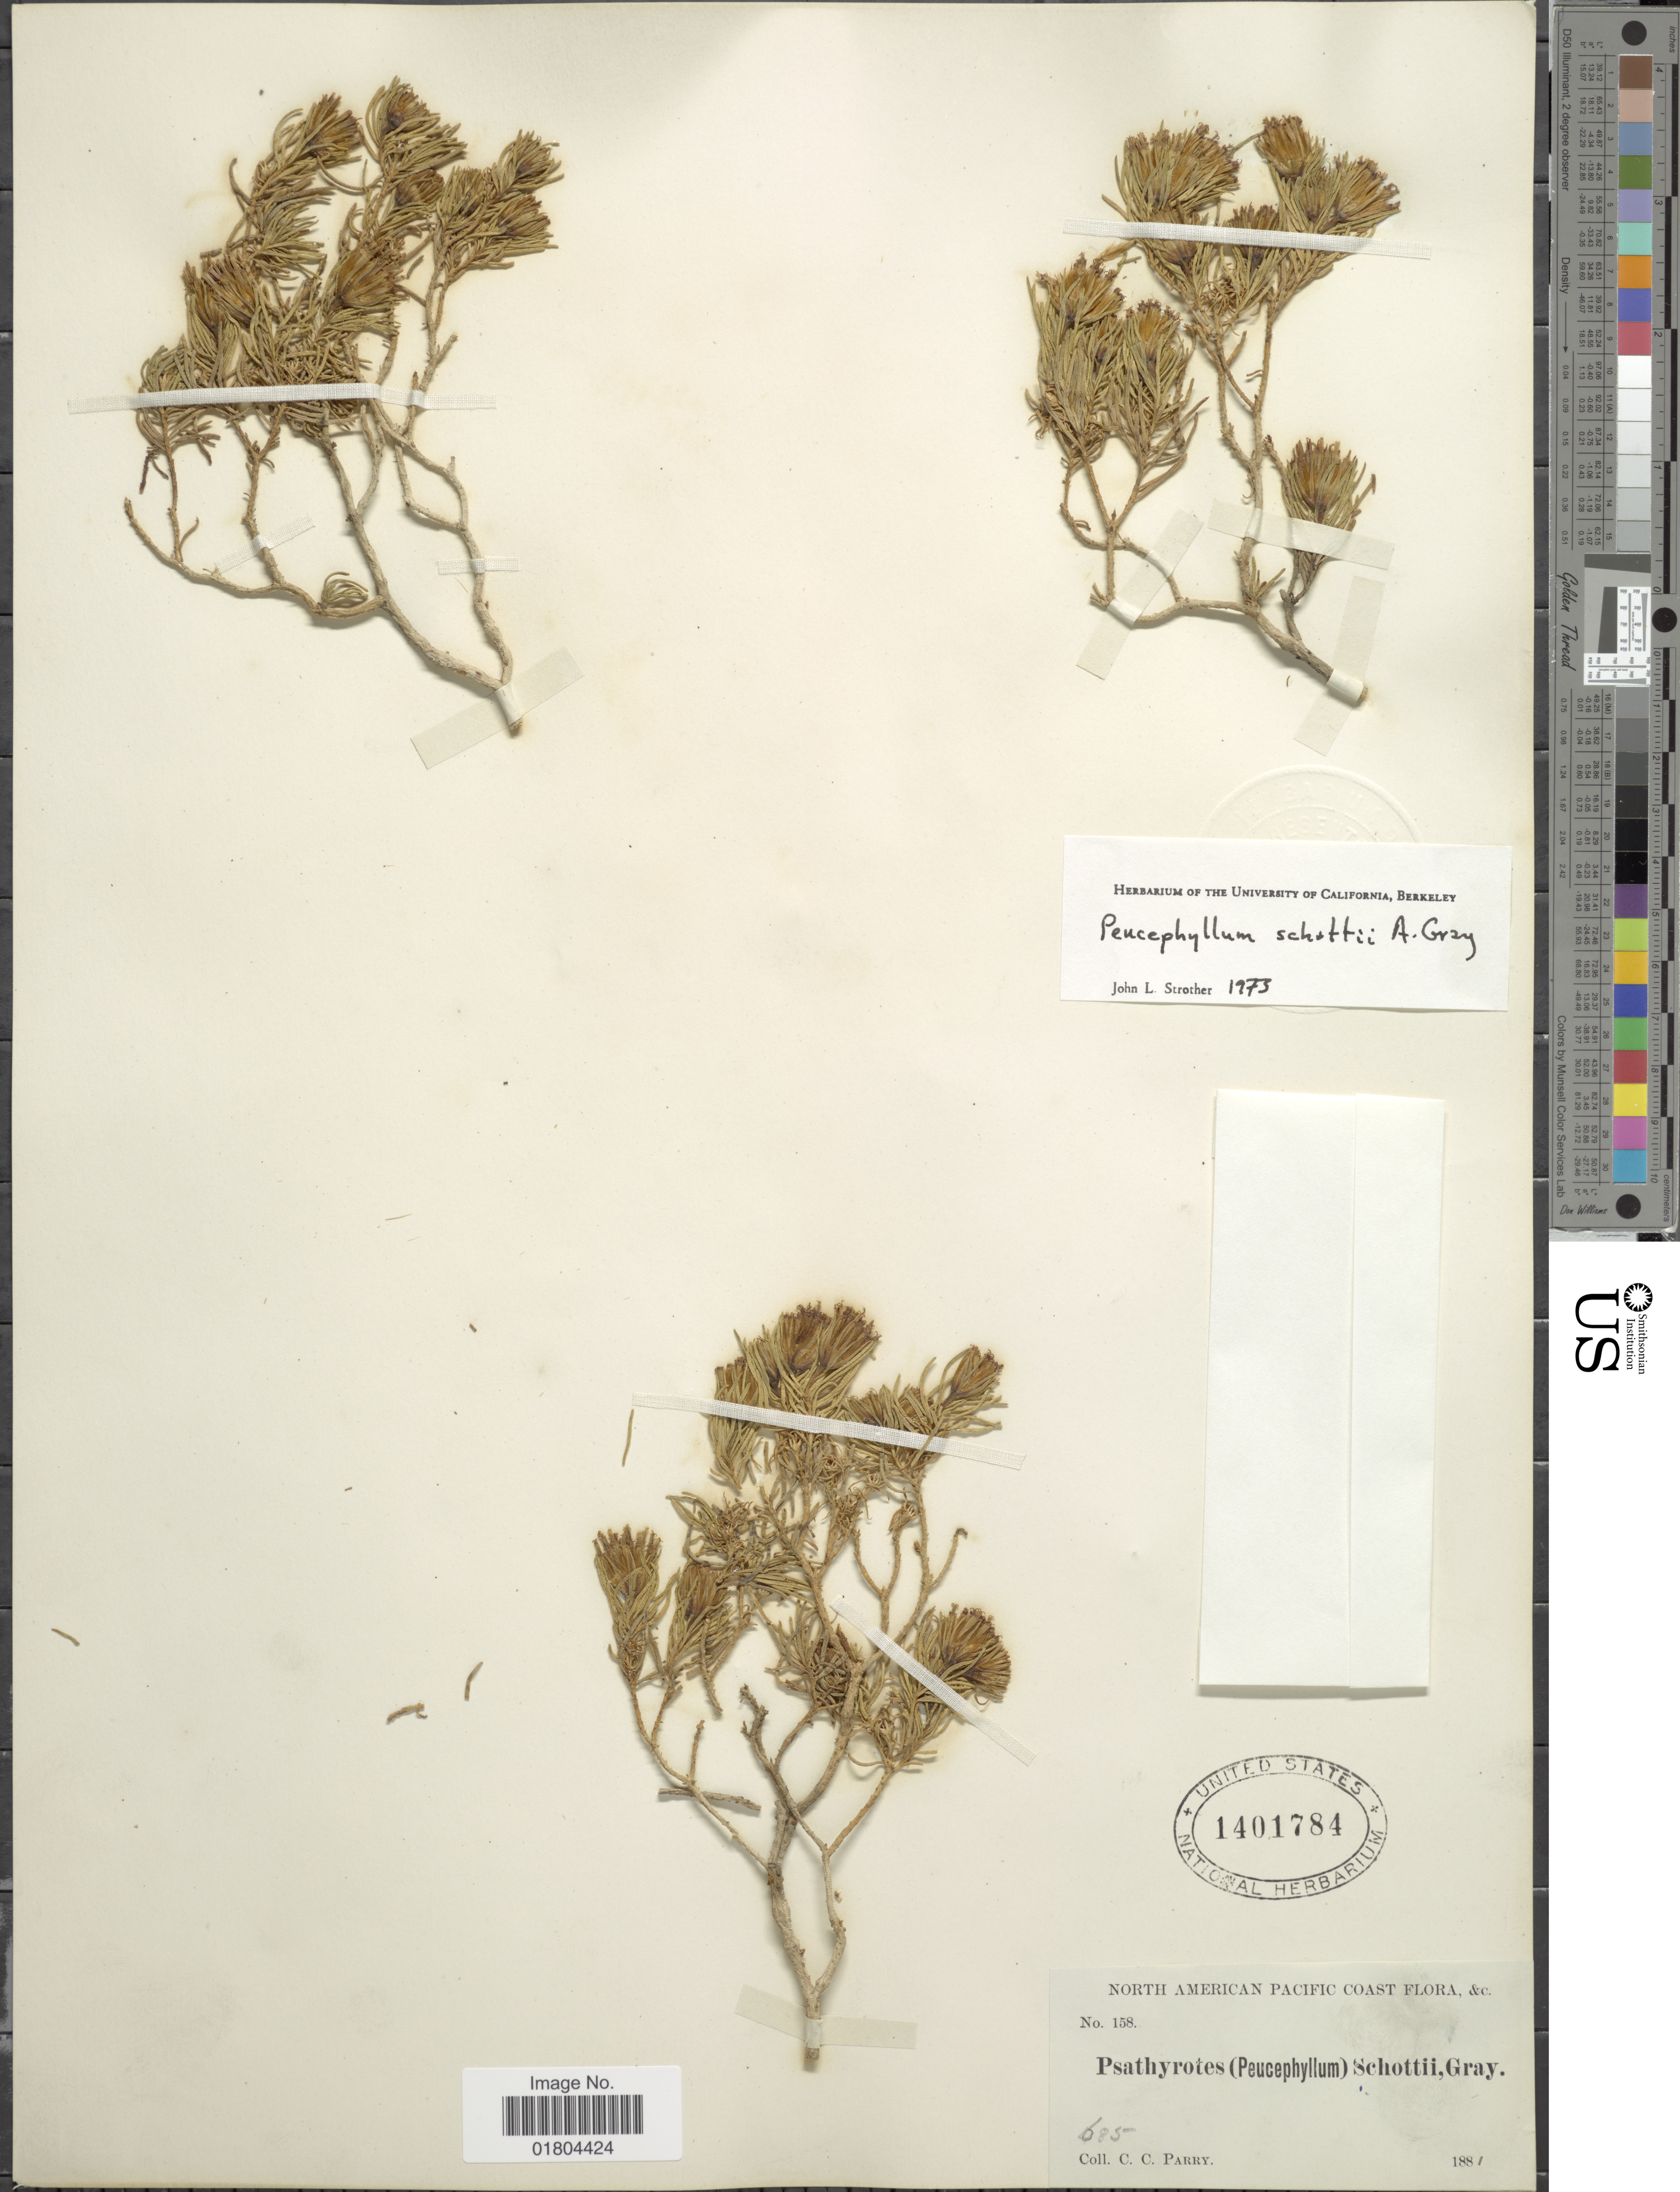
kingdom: Plantae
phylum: Tracheophyta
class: Magnoliopsida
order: Asterales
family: Asteraceae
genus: Peucephyllum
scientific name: Peucephyllum schottii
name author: A. Gray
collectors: C. C. Parry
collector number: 158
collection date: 1881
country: United States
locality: North American Pacific Coast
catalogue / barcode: US 1401784